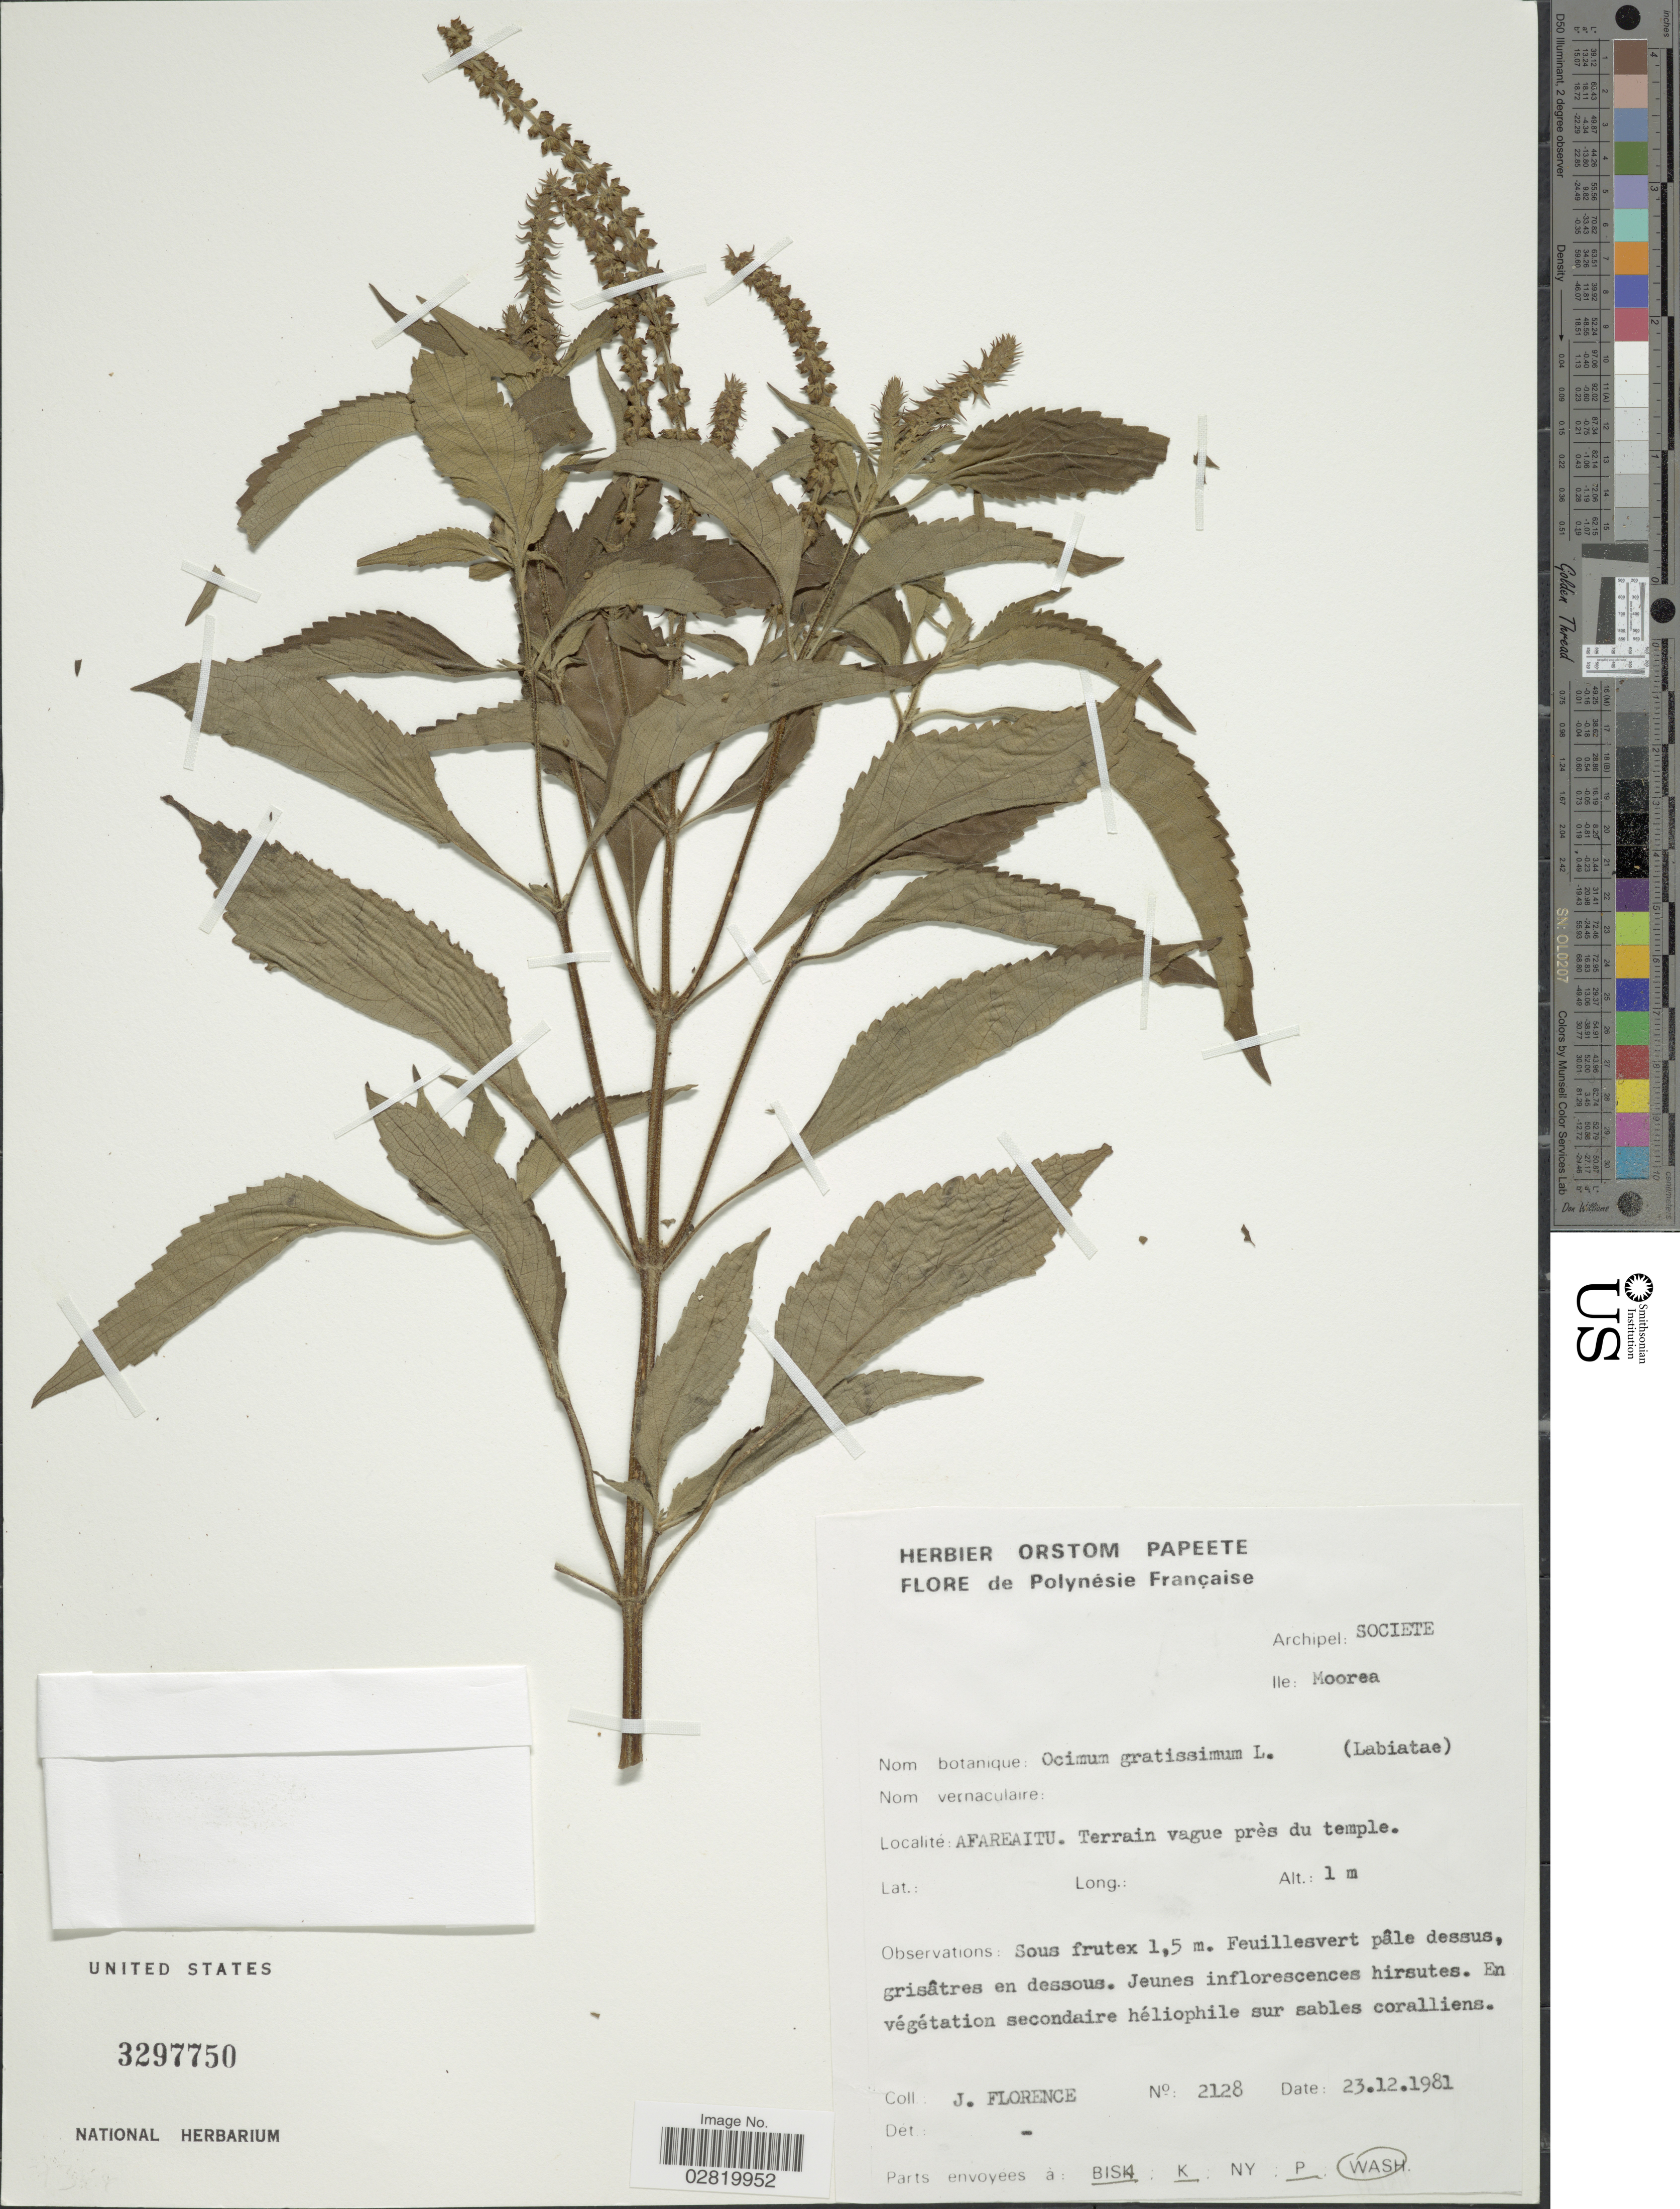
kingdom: Plantae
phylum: Tracheophyta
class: Magnoliopsida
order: Lamiales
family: Lamiaceae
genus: Ocimum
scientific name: Ocimum gratissimum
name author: L.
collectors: J. Florence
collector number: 2128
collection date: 1981-12-23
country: French Polynesia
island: Moorea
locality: Polynésie Française, Archipel: Societe, Ile: Moorea, Afareaitu, Terrain vague près du temple.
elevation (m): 1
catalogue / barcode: US 3297750